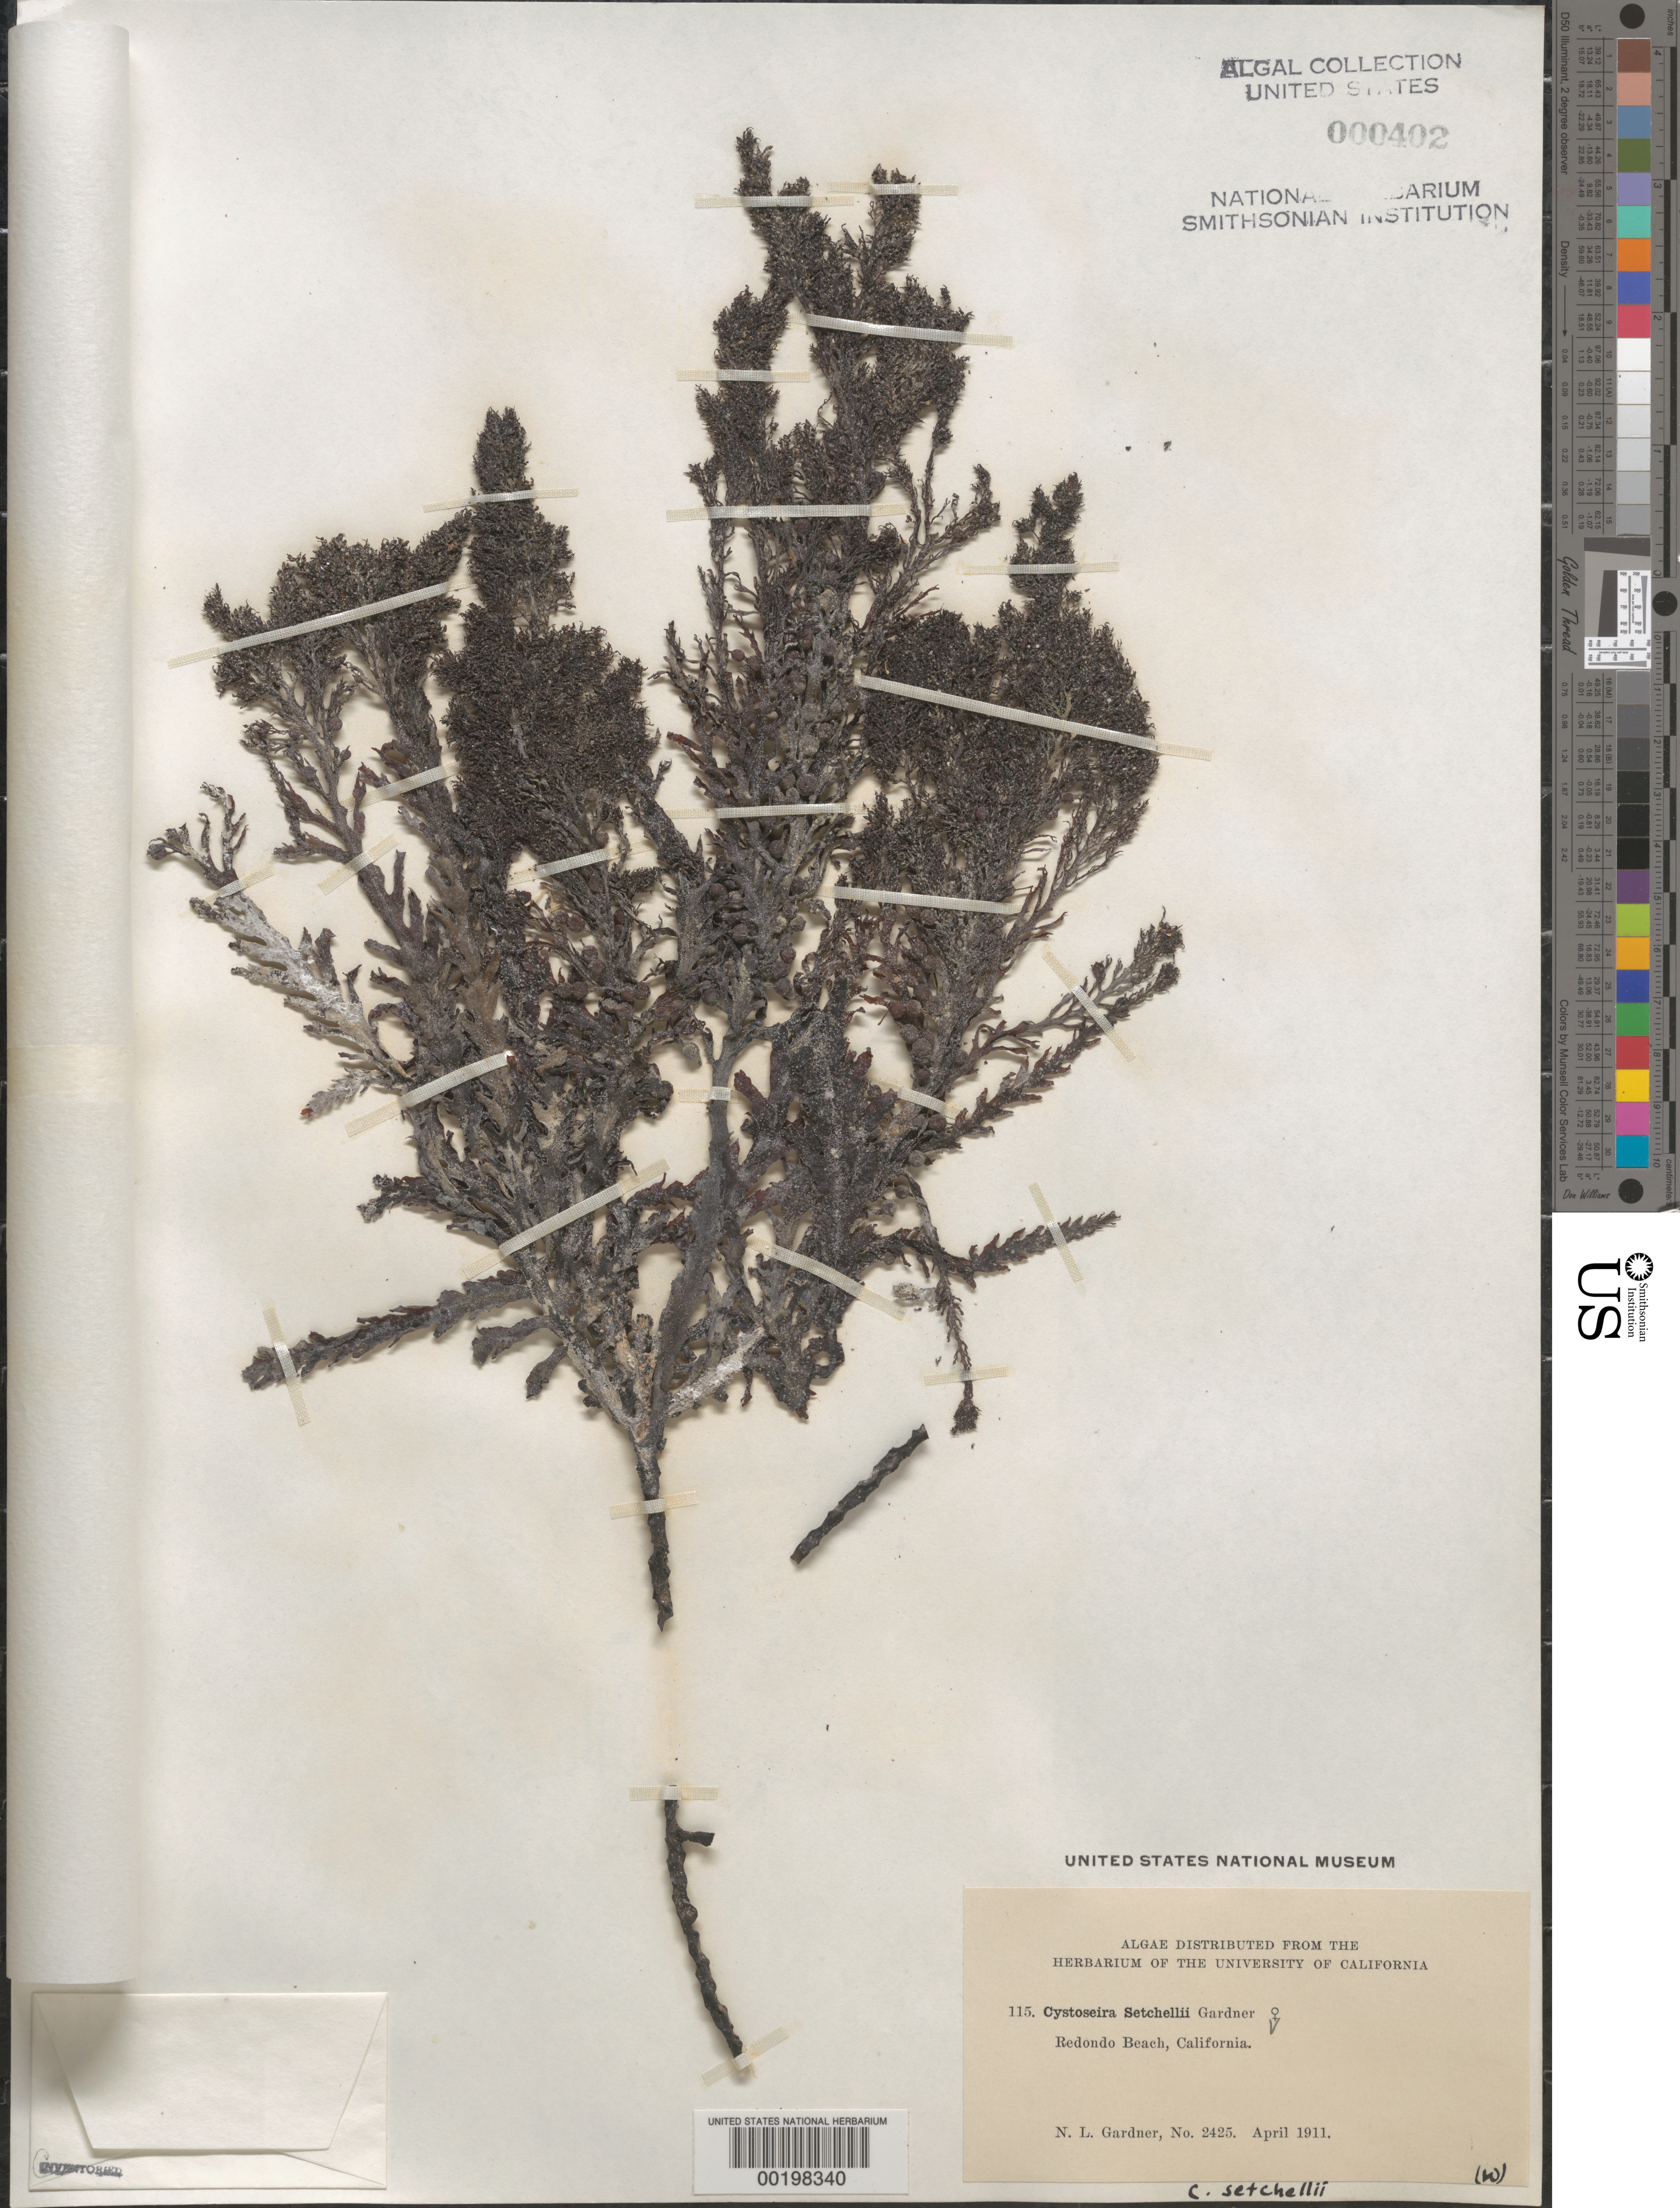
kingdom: Chromista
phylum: Ochrophyta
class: Phaeophyceae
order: Fucales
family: Sargassaceae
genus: Cystoseira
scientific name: Cystoseira setchellii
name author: N.L. Gardner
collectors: N. Gardner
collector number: NLG 2425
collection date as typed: Apr 1911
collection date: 1911-04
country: United States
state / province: California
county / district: Los Angeles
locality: Redondo Beach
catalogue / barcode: US 402